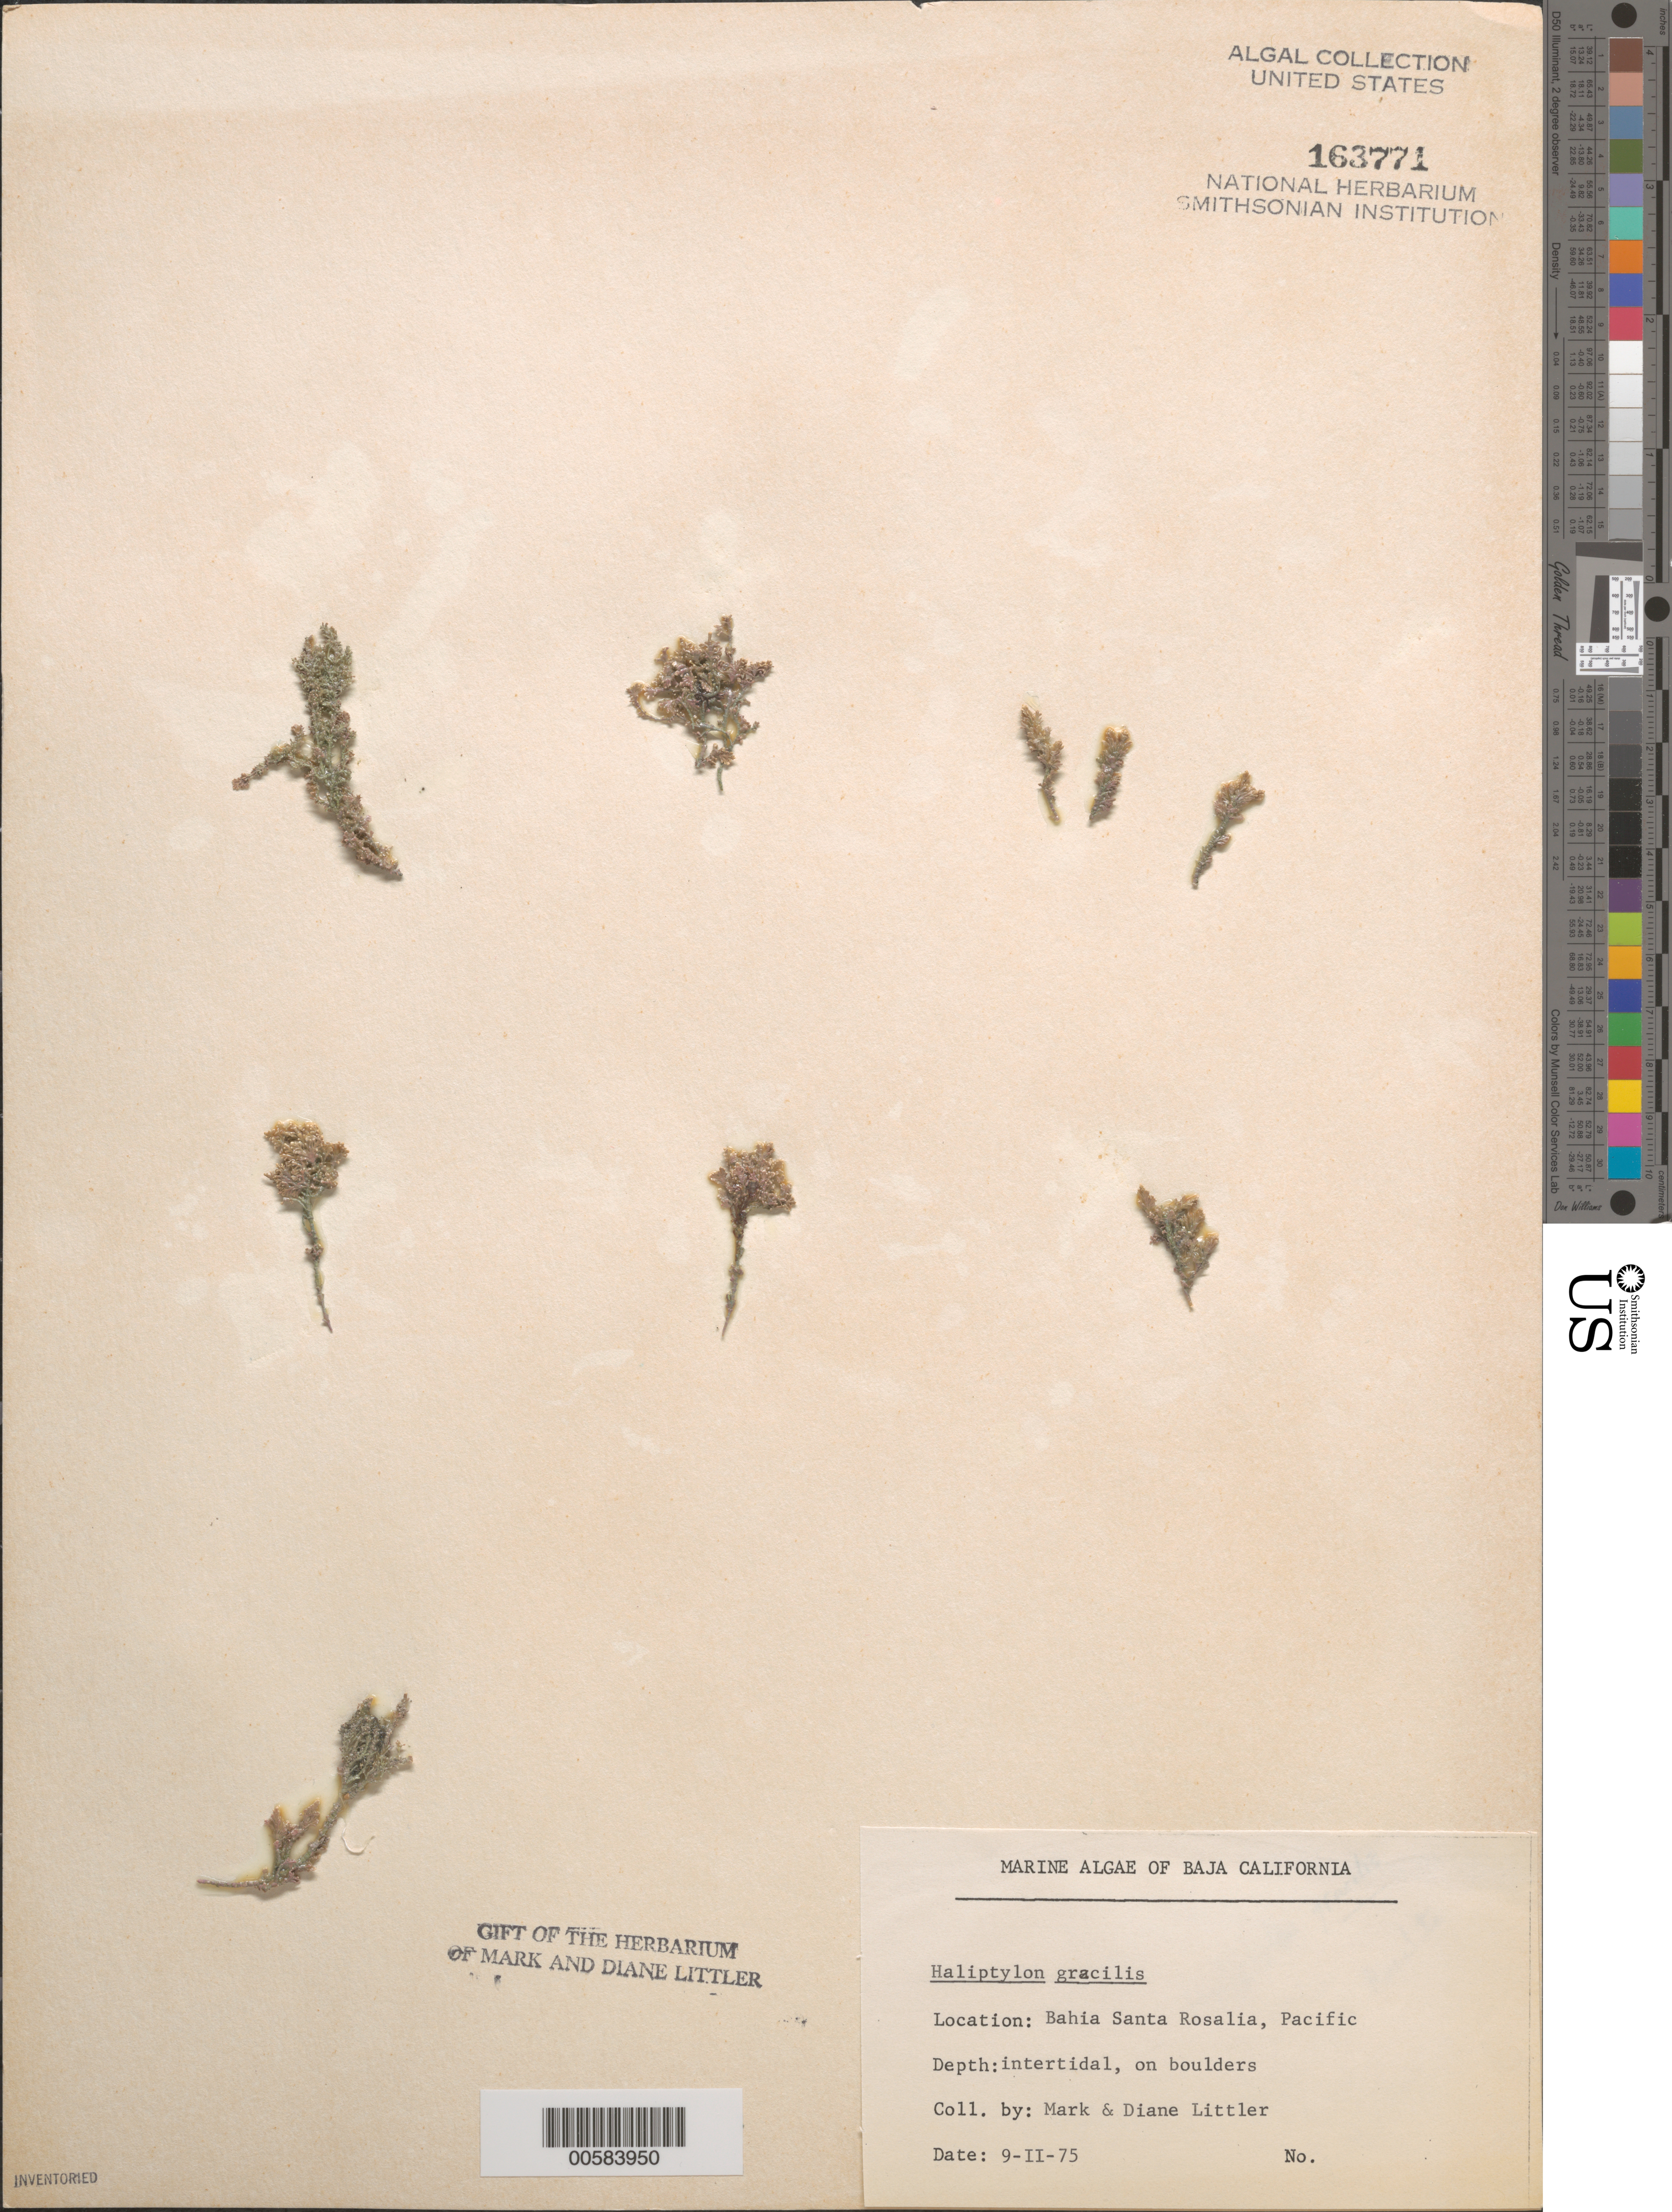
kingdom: Plantae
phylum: Rhodophyta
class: Florideophyceae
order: Corallinales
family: Corallinaceae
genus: Jania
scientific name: Jania rosea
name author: (Lam.) Decne.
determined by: Algae name updating Project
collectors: M. M. Littler & D. S. Littler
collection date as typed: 09 Feb 1975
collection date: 1975-02-09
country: Mexico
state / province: Baja California Sur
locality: Bahia Santa Rosalia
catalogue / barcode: US 163771